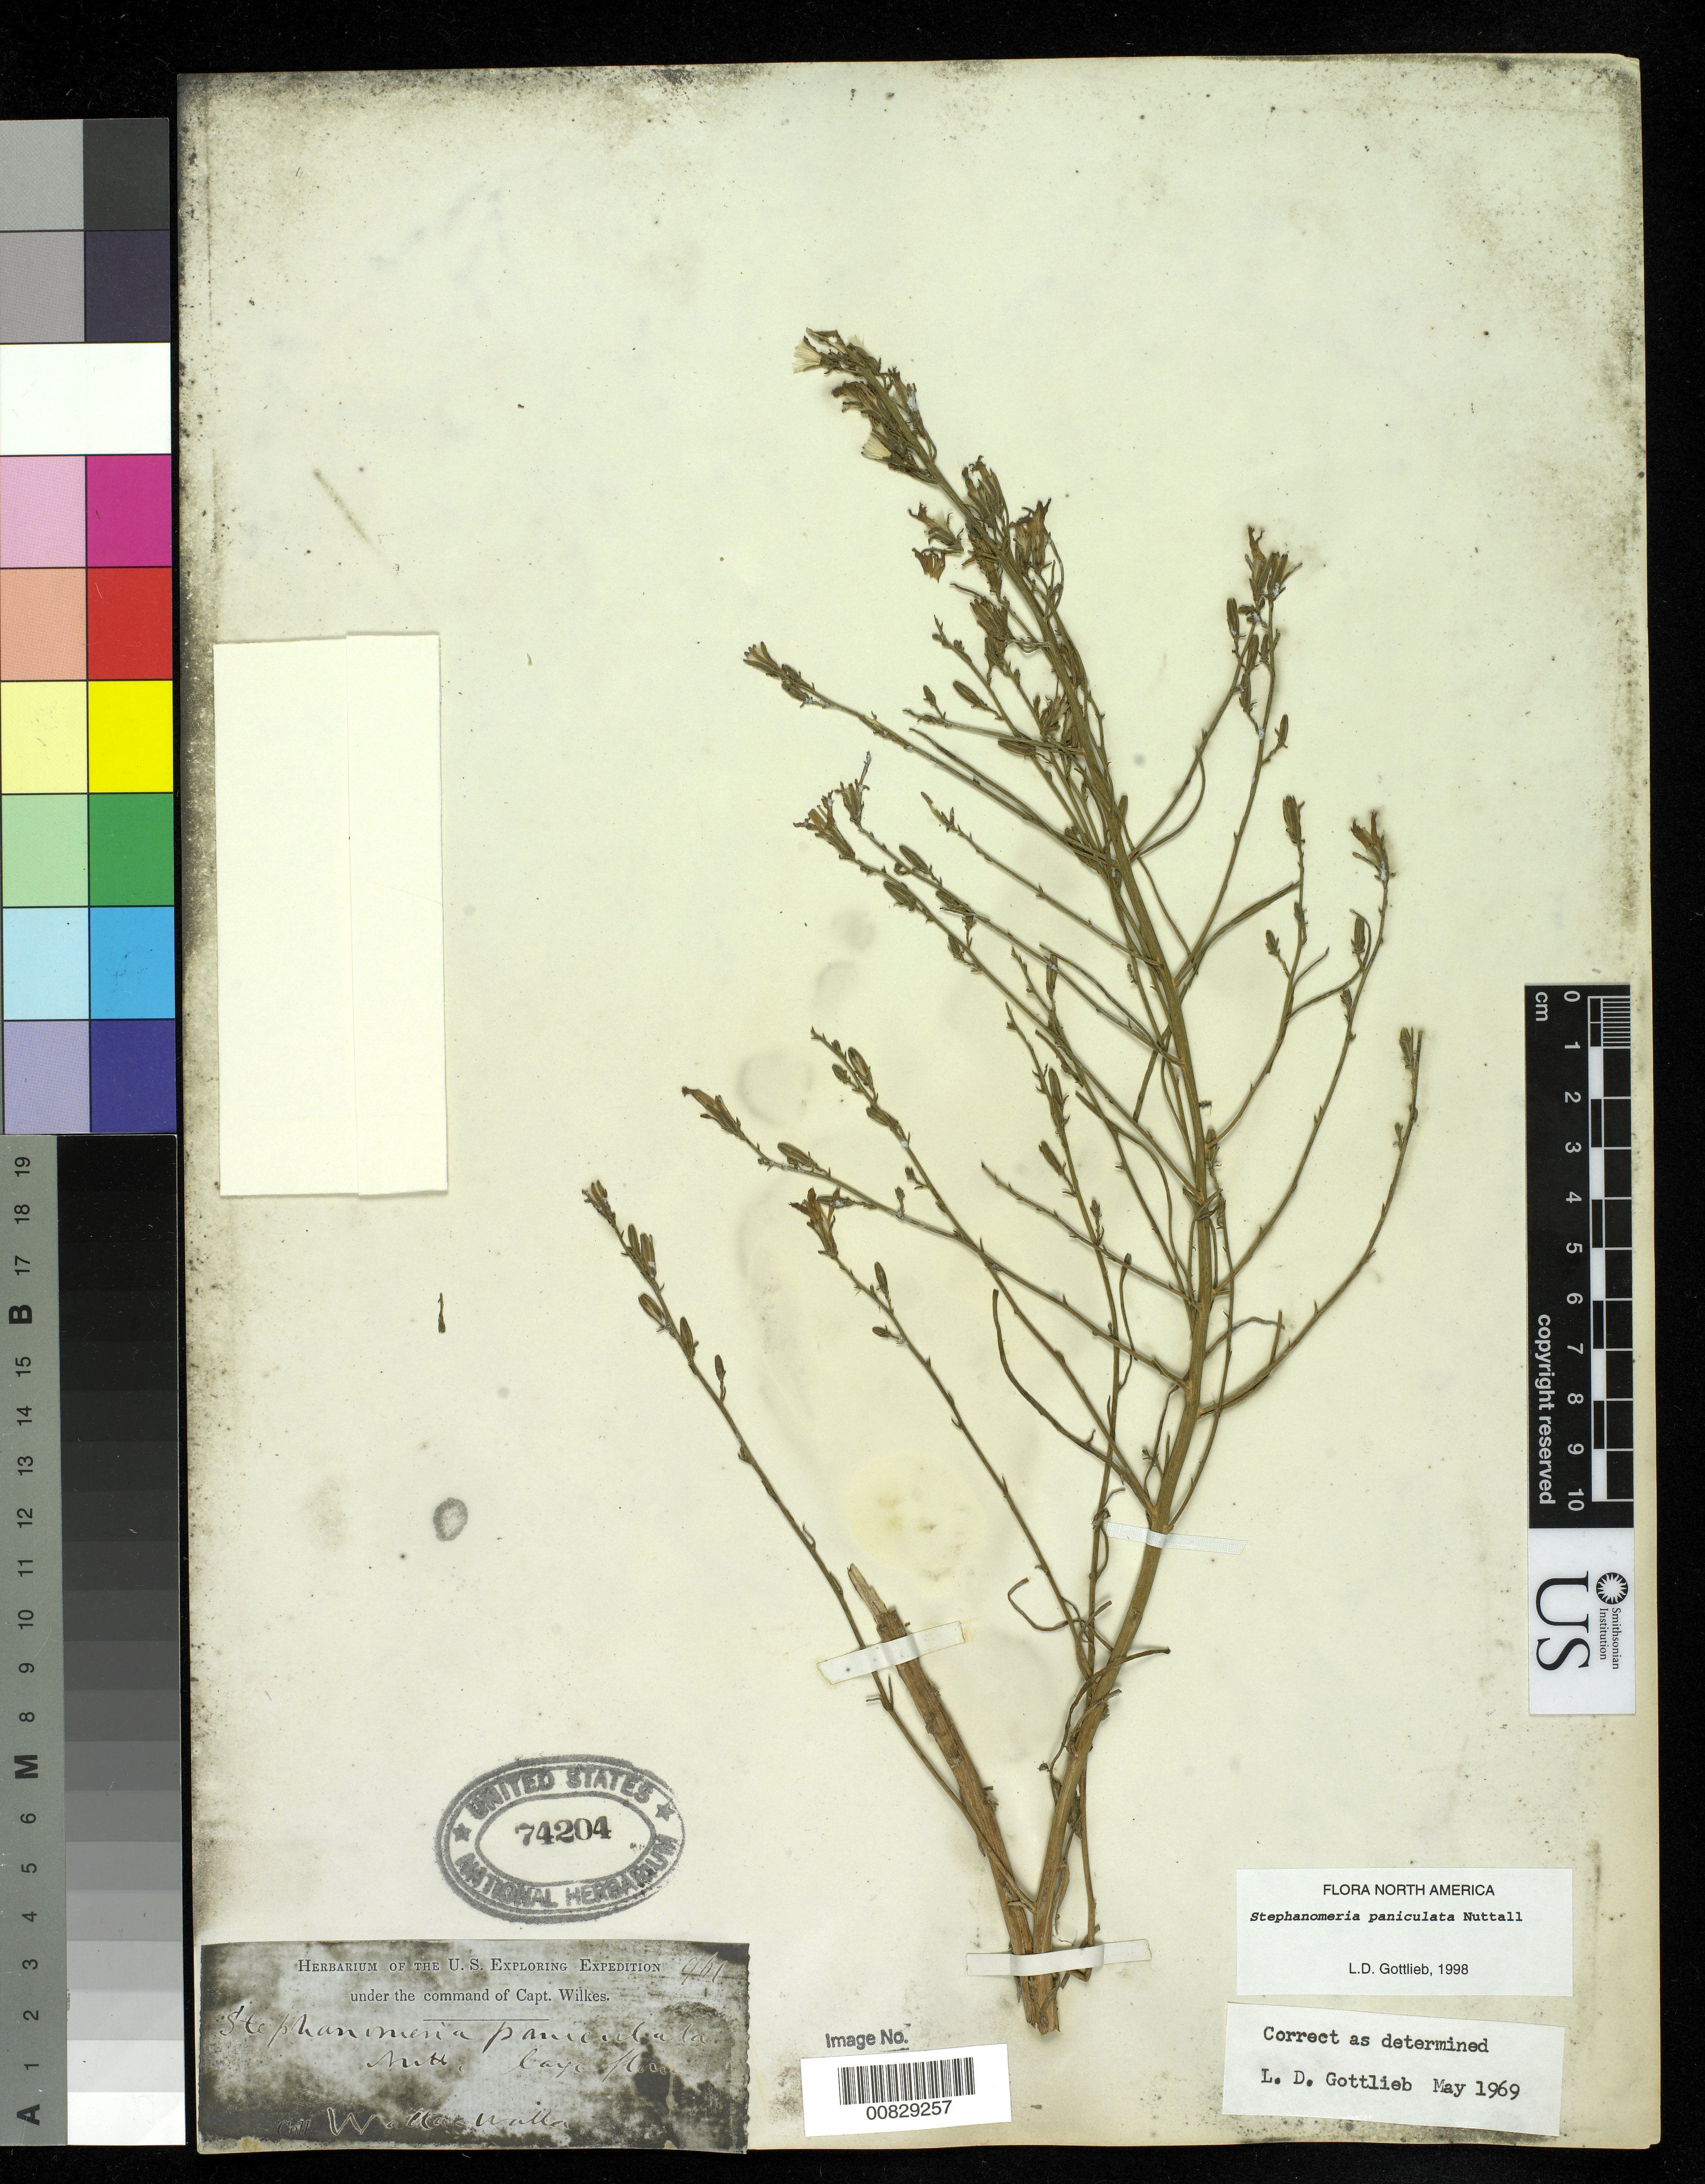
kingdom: Plantae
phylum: Tracheophyta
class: Magnoliopsida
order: Asterales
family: Asteraceae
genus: Stephanomeria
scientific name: Stephanomeria paniculata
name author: Nutt.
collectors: Wilkes Explor. Exped.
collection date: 1838/1842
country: United States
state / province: Washington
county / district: Walla Walla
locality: Walla Walla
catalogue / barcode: US 74204